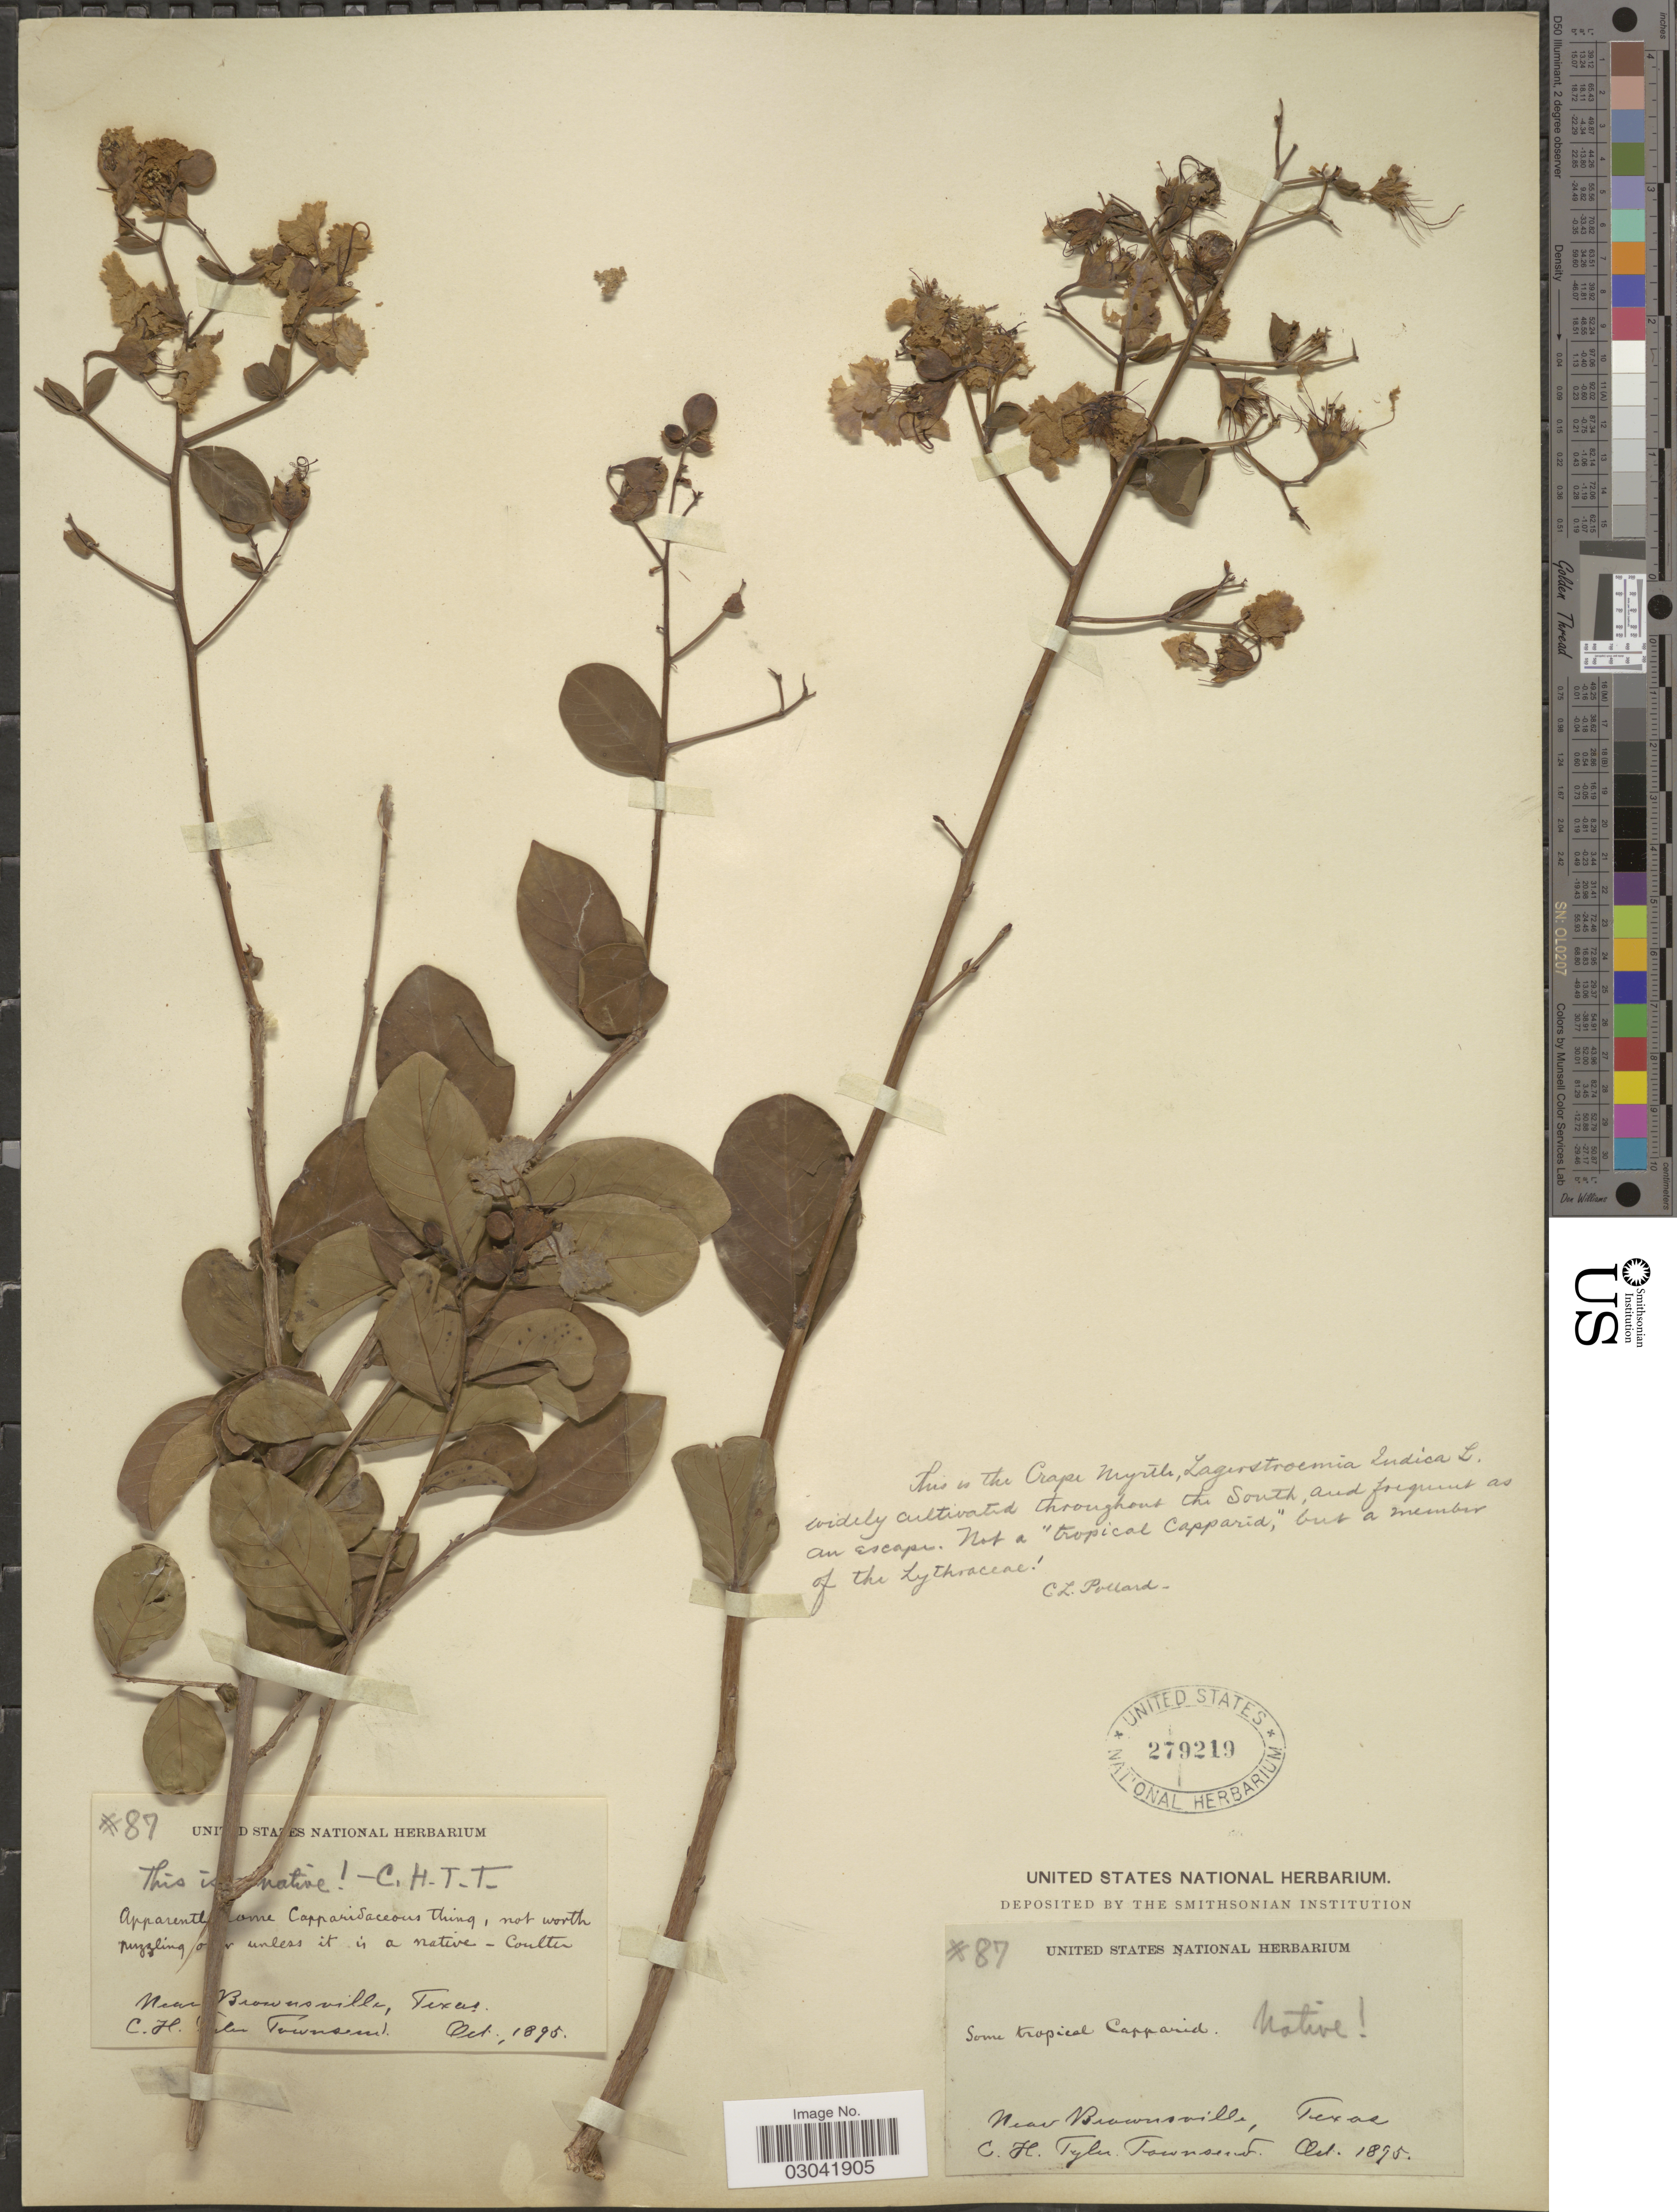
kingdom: Plantae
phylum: Tracheophyta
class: Magnoliopsida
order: Myrtales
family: Lythraceae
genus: Lagerstroemia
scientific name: Lagerstroemia indica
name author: L.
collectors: C. H. Townsend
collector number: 87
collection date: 1895-10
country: United States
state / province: Texas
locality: Near Brownsville.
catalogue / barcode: US 279219